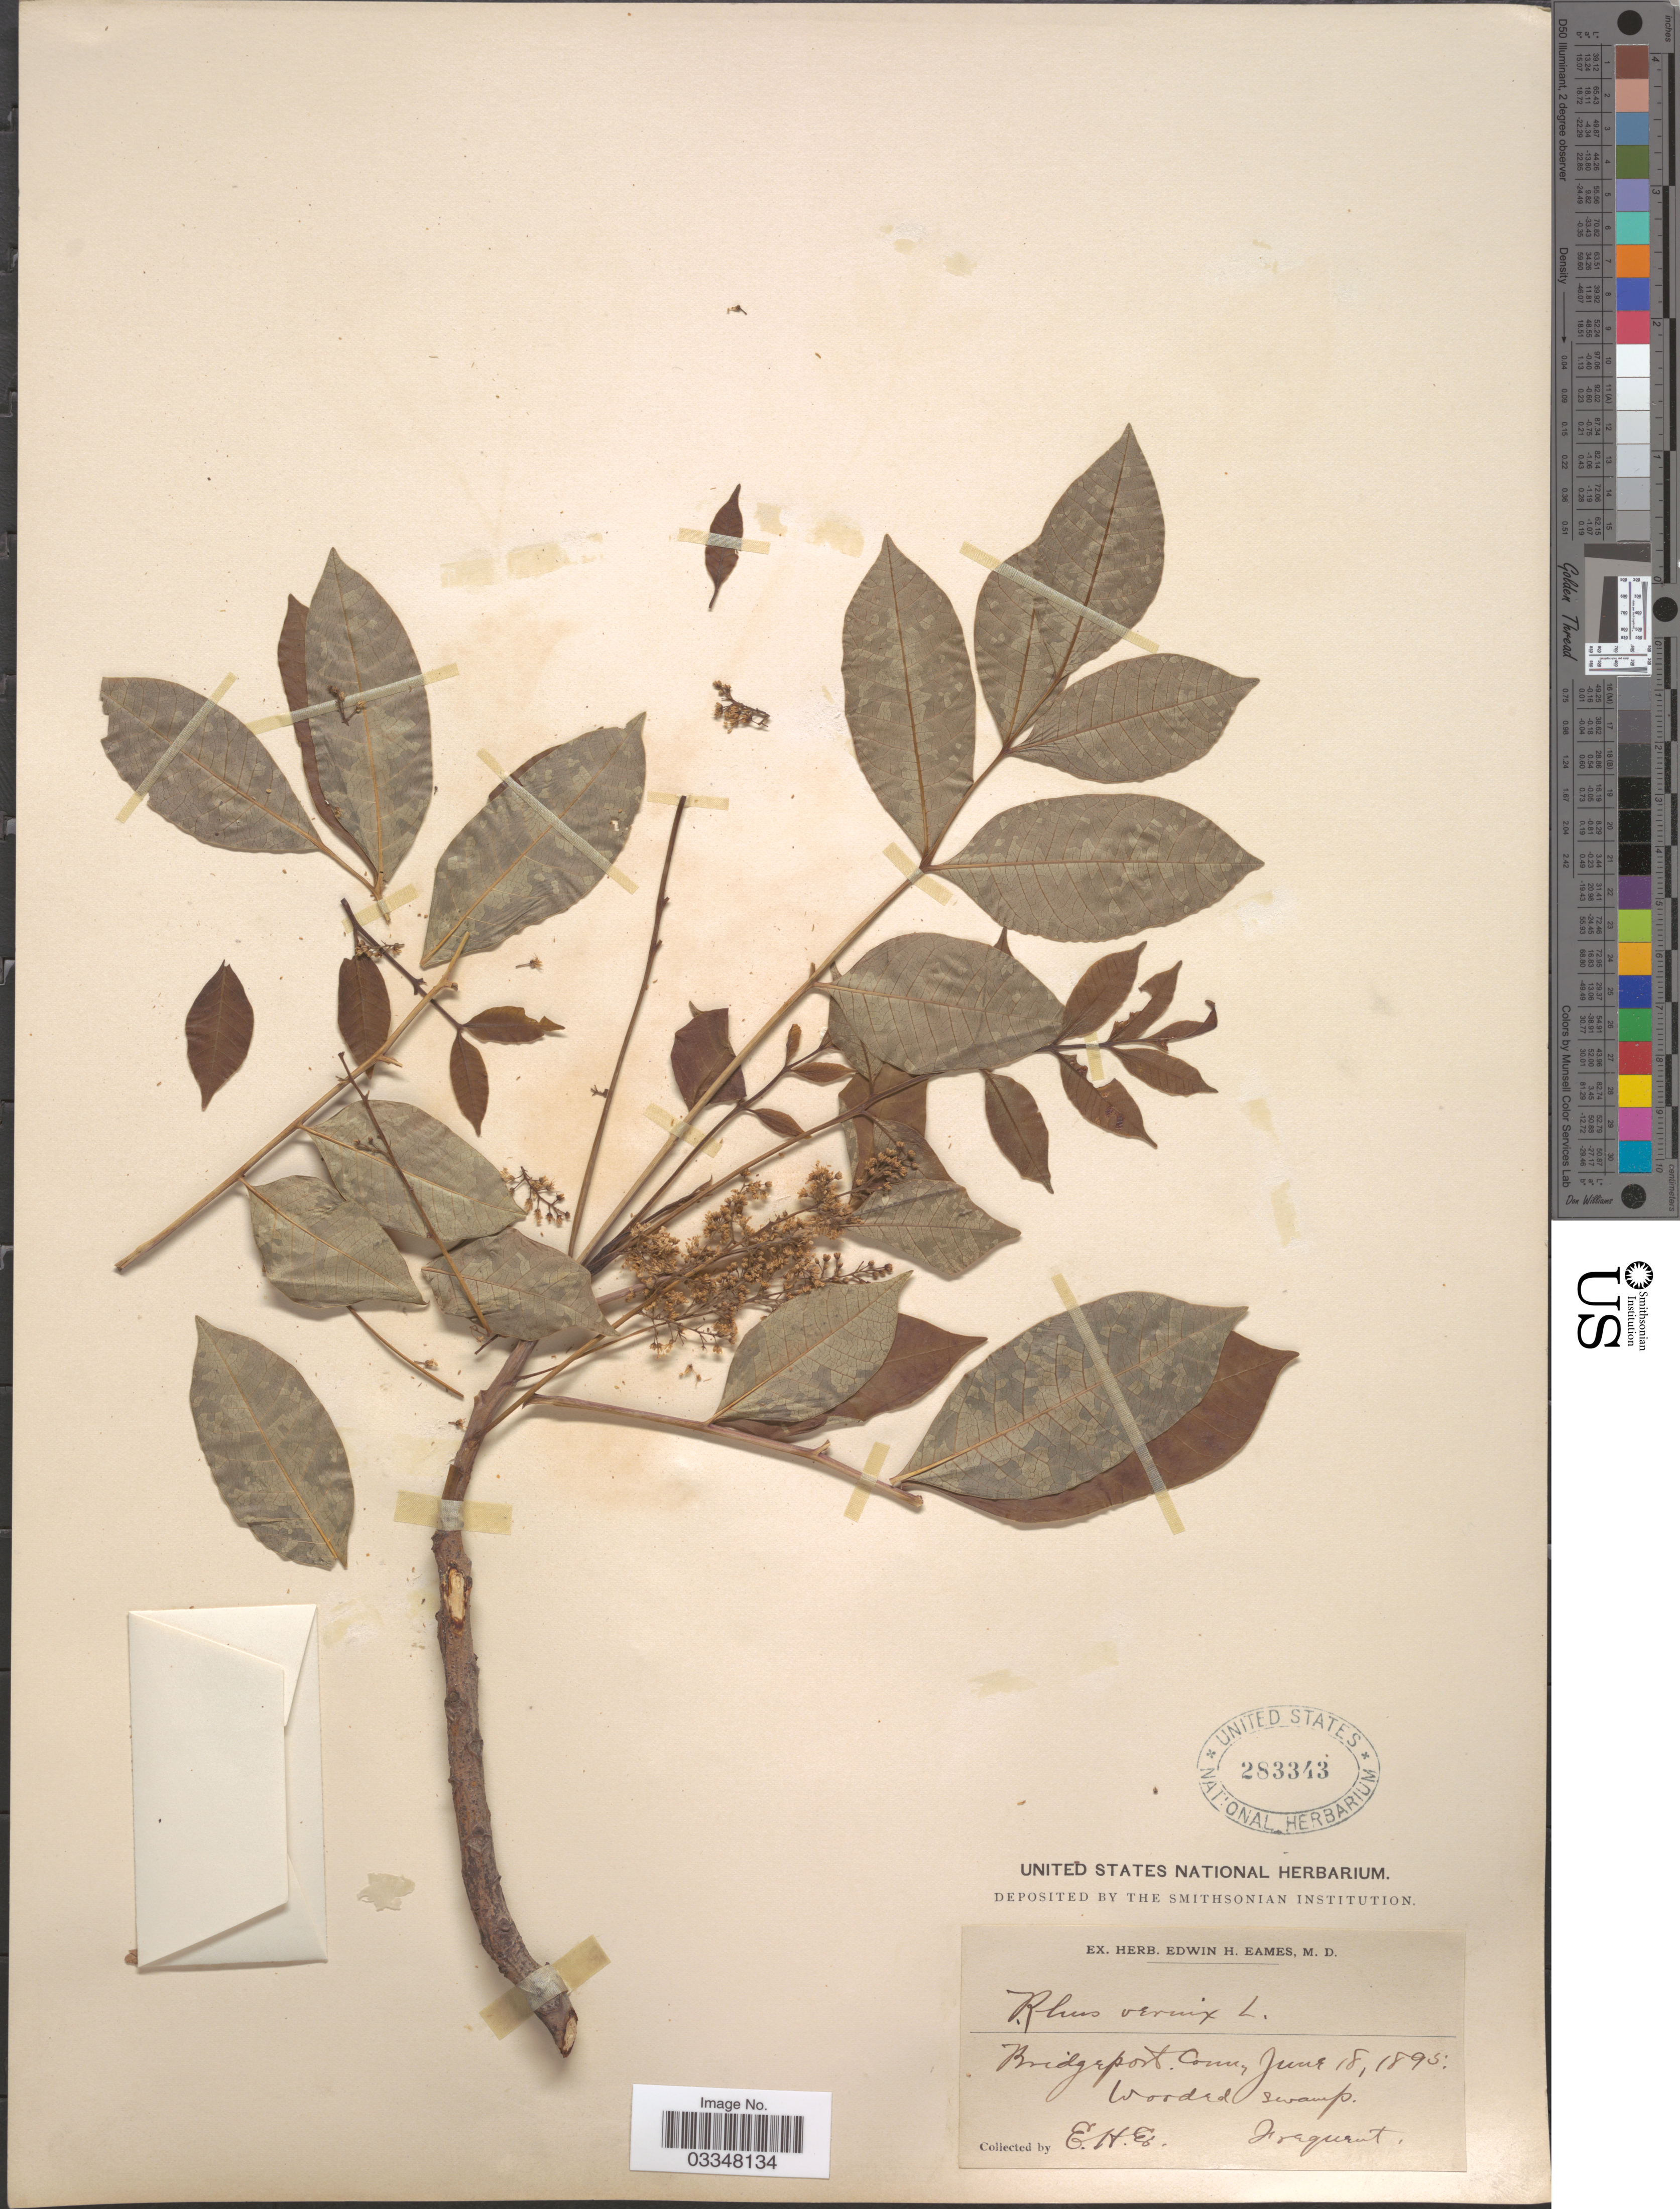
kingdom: Plantae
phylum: Tracheophyta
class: Magnoliopsida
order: Sapindales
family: Anacardiaceae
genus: Toxicodendron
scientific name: Toxicodendron vernix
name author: (L.) Kuntze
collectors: E. H. Eames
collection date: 1895-06-18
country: United States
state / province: Connecticut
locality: Bridgeport.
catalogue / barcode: US 283343